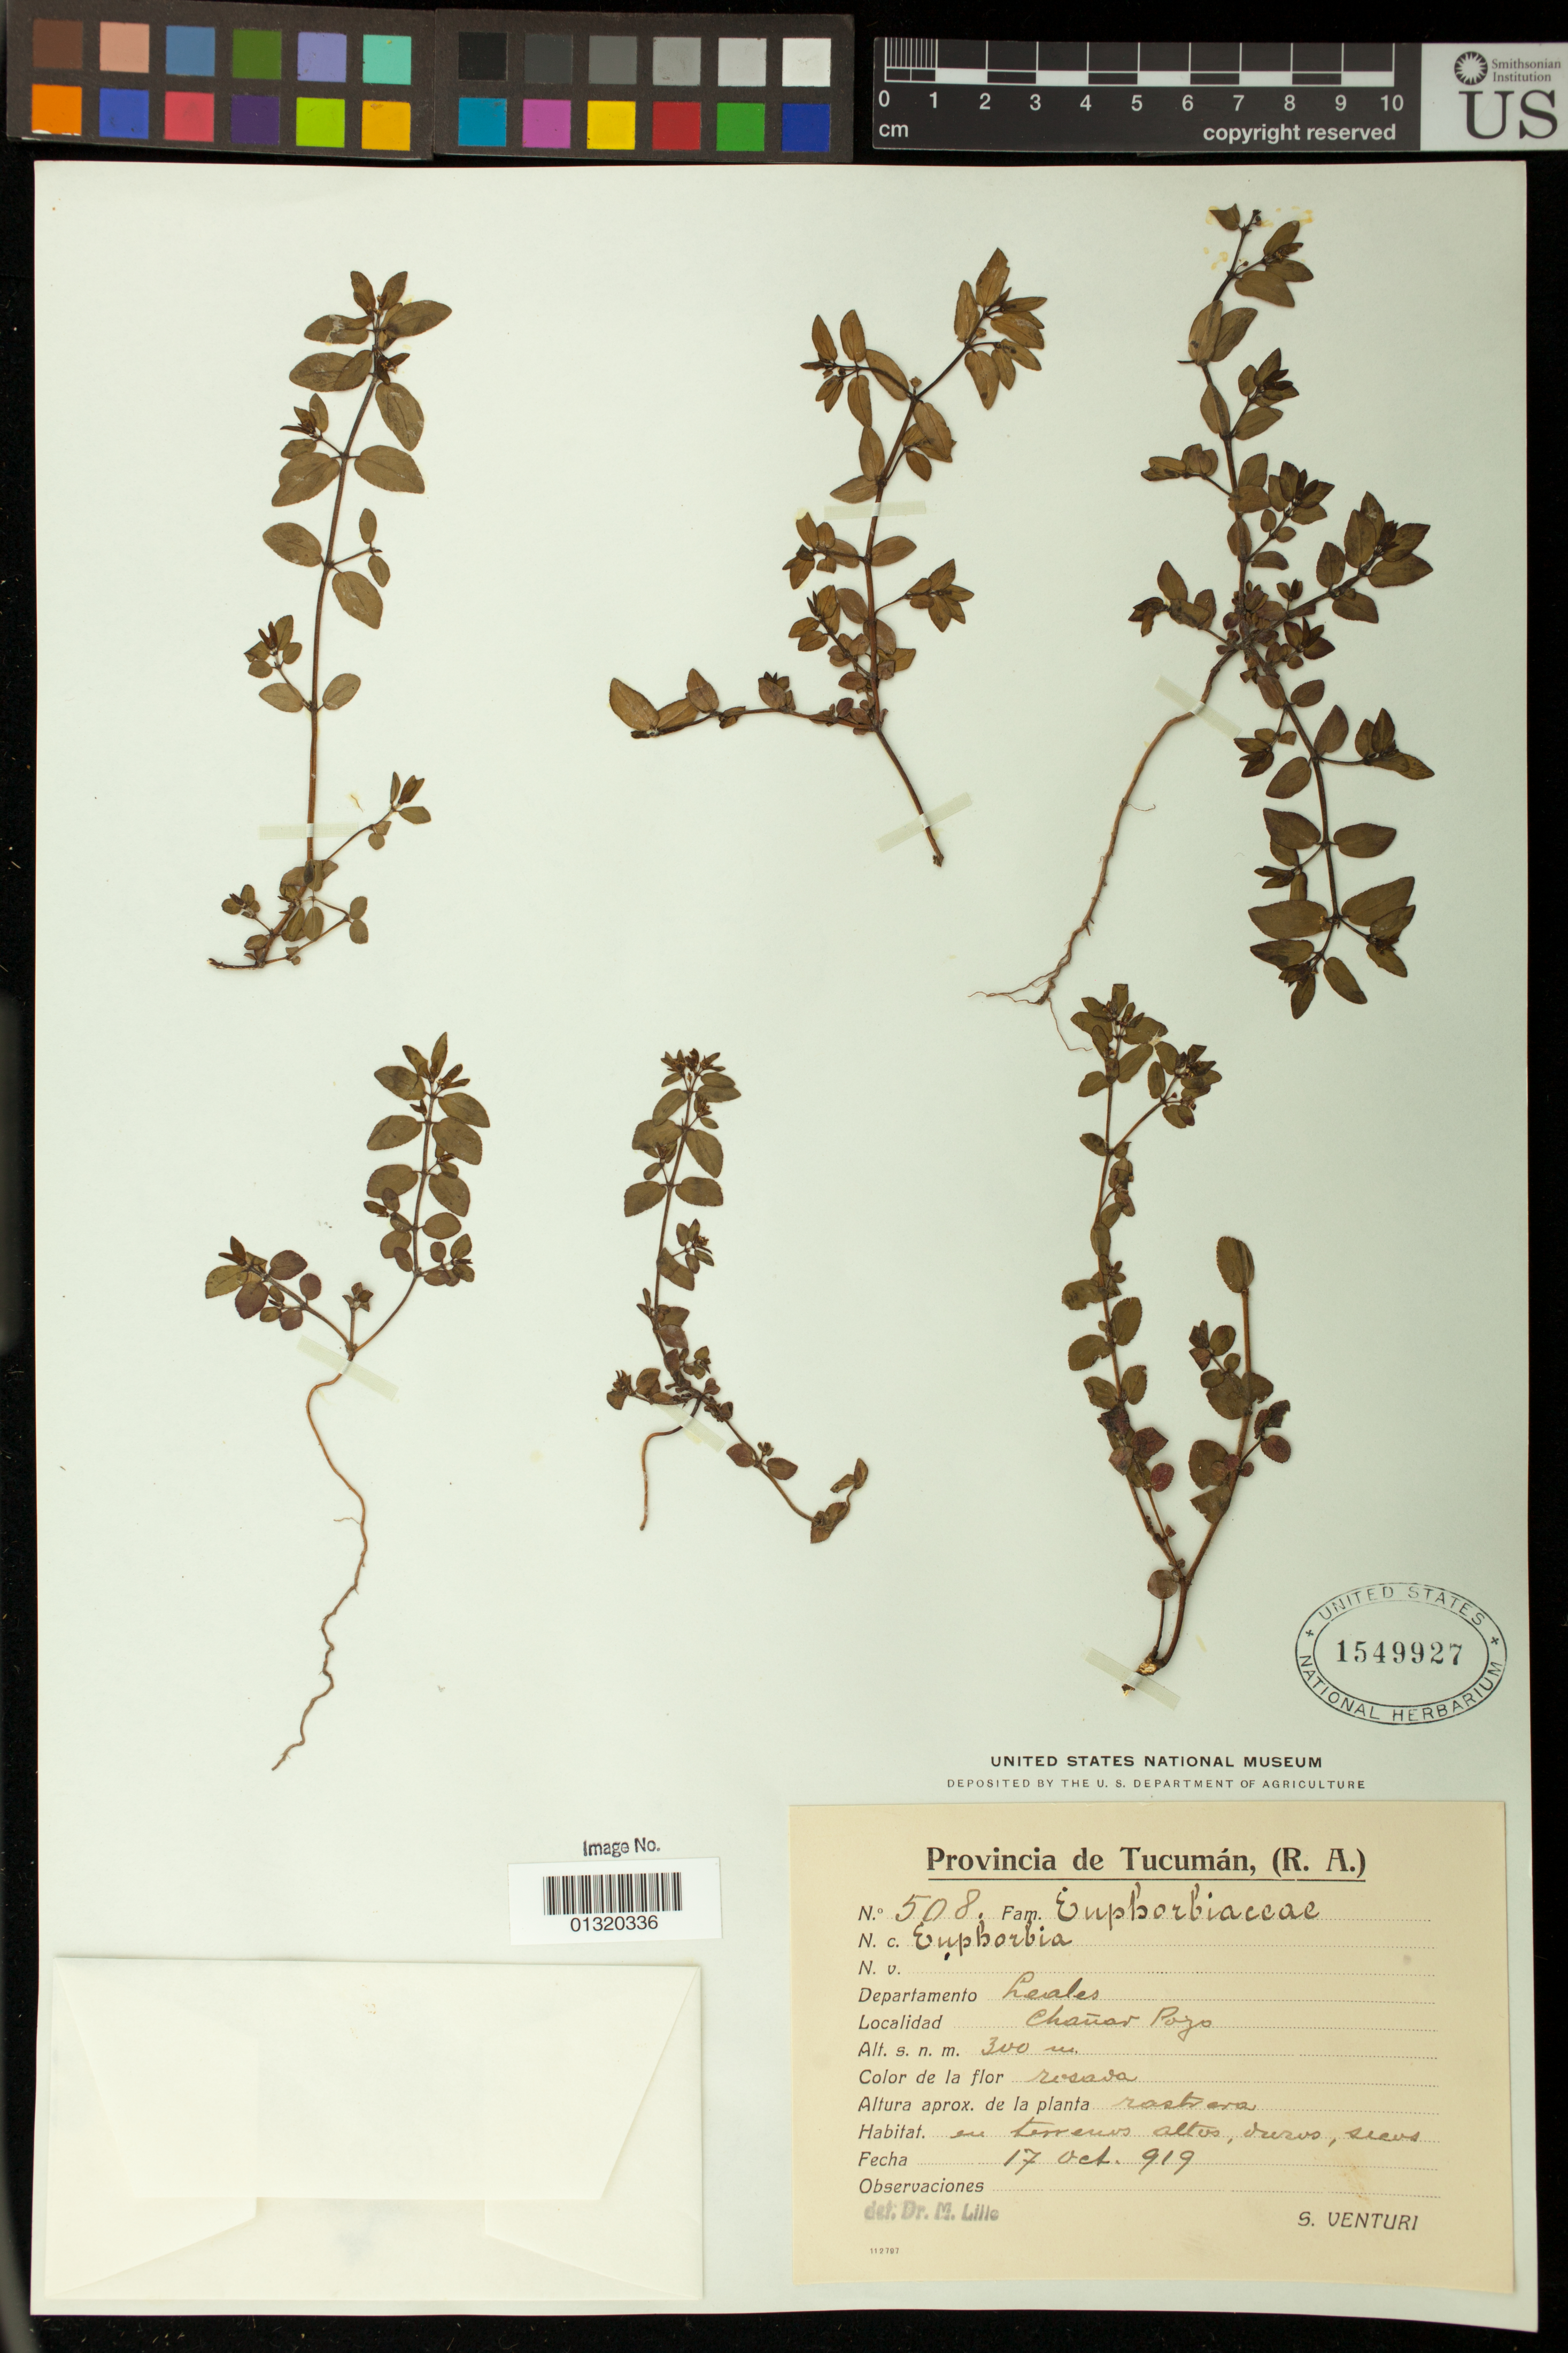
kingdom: Plantae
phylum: Tracheophyta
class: Magnoliopsida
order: Malpighiales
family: Euphorbiaceae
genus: Euphorbia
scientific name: Euphorbia lorentzii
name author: Müll. Arg.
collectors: S. Venturi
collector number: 508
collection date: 1919-10-17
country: Argentina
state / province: Tucuman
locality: Departamento Leales; Chañar Pozo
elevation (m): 300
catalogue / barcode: US 1549927